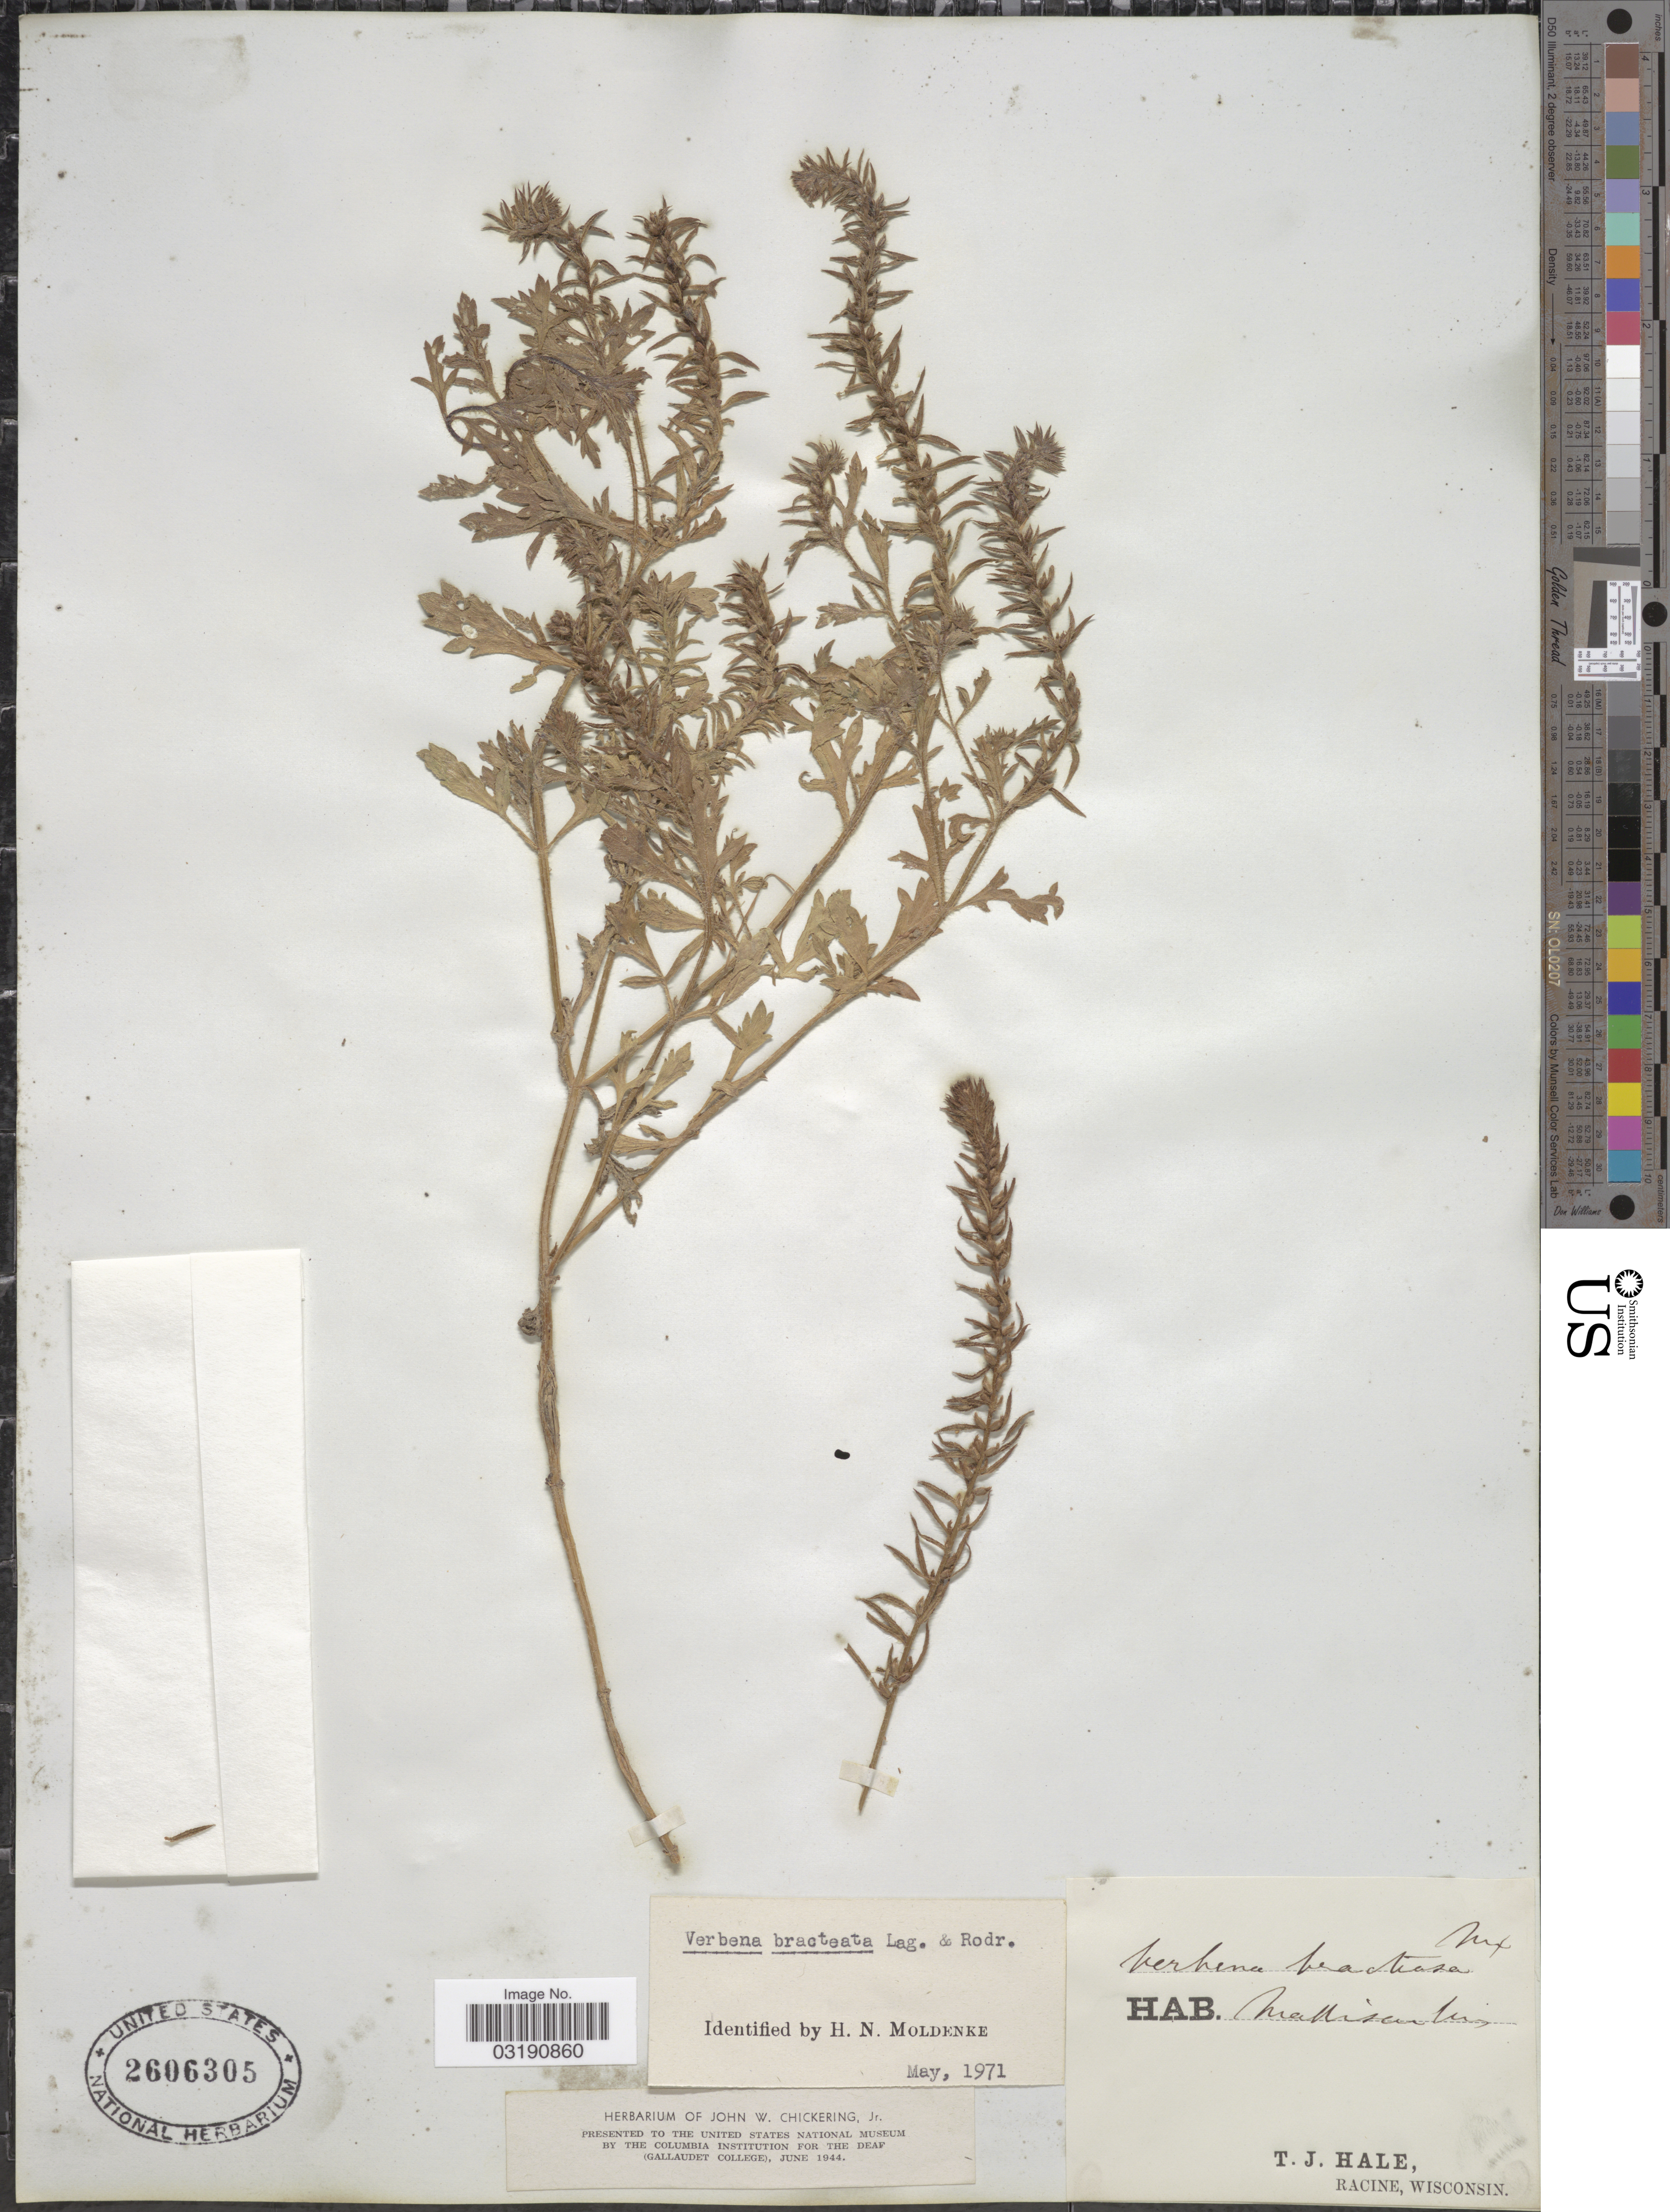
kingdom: Plantae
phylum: Tracheophyta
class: Magnoliopsida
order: Lamiales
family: Verbenaceae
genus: Verbena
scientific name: Verbena bracteata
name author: Cav. ex Lag. & Rodr.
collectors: T. Hale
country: United States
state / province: Wisconsin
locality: Madison Wis.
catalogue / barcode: US 2606305